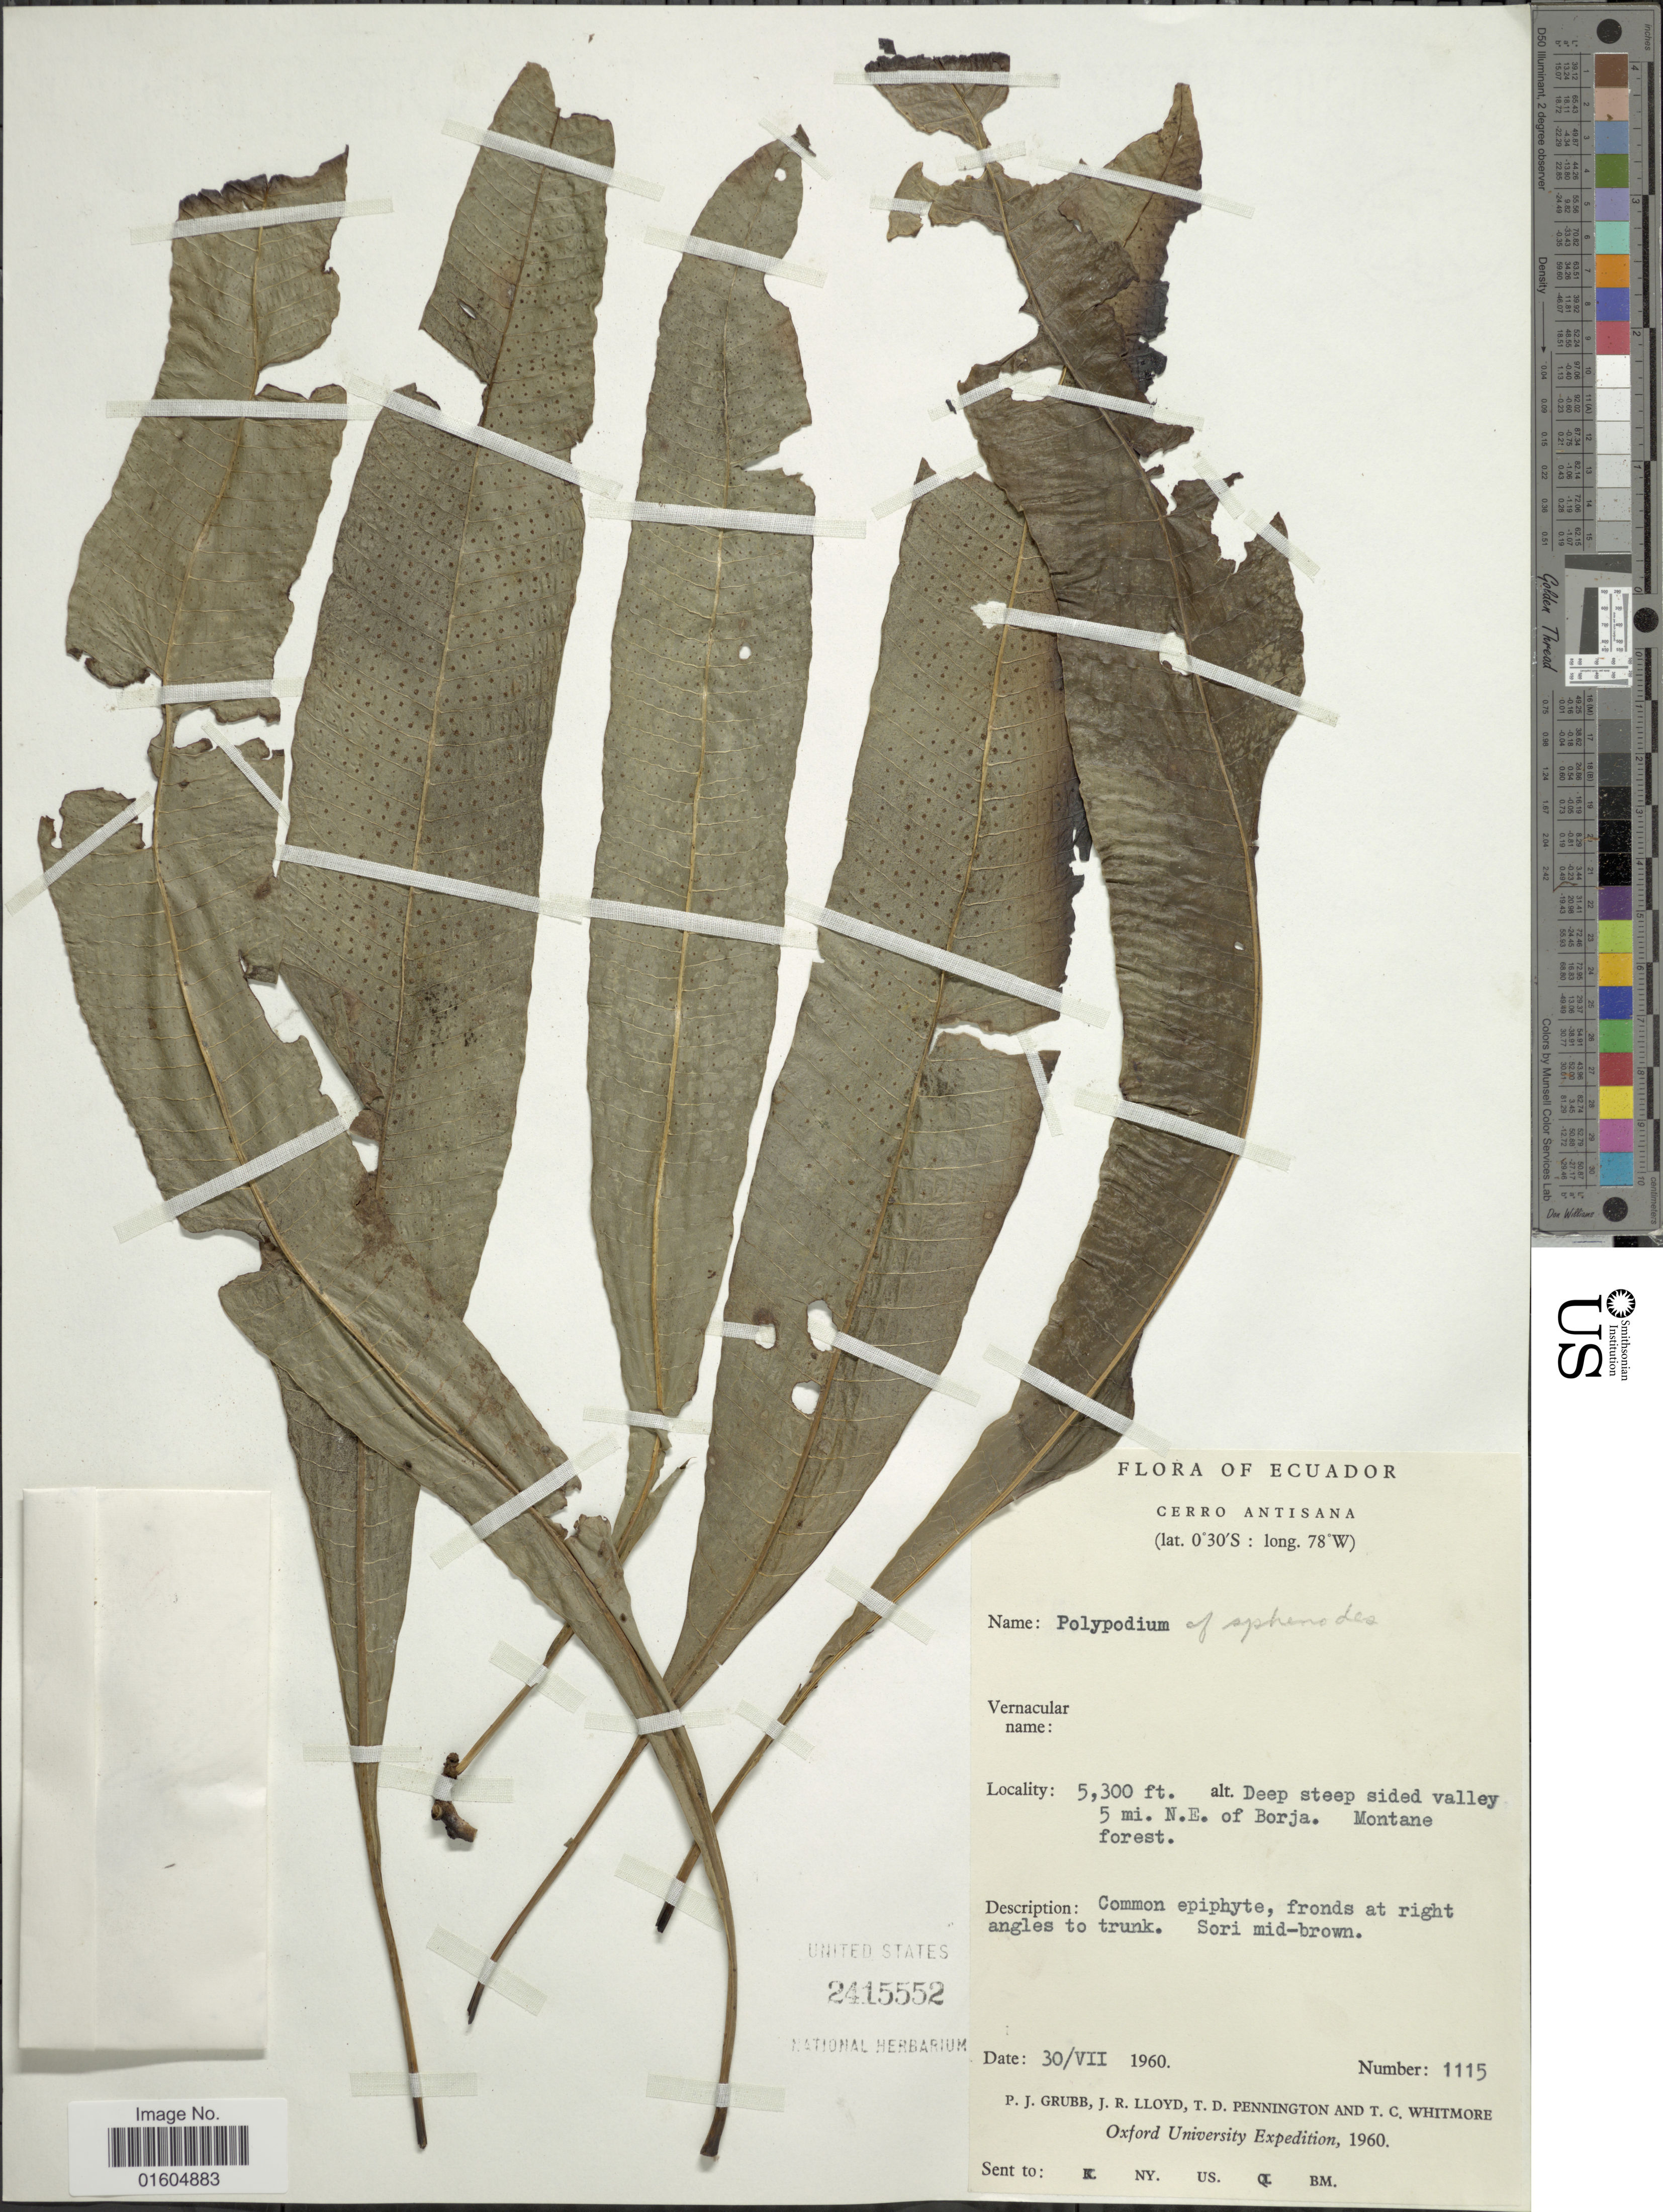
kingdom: Plantae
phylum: Tracheophyta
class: Polypodiopsida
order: Polypodiales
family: Polypodiaceae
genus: Campyloneurum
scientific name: Campyloneurum repens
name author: (Aubl.) C. Presl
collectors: P. J. Grubb, J. R. Lloyd, T. D. Pennington & T. C. Whitmore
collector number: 1115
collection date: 1960-07-30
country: Ecuador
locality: Ecuador. Cerro Antisana. Deep steep sided valley 5 mi. N. E. of Borja. Montane forest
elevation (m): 1615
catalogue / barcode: US 2415552